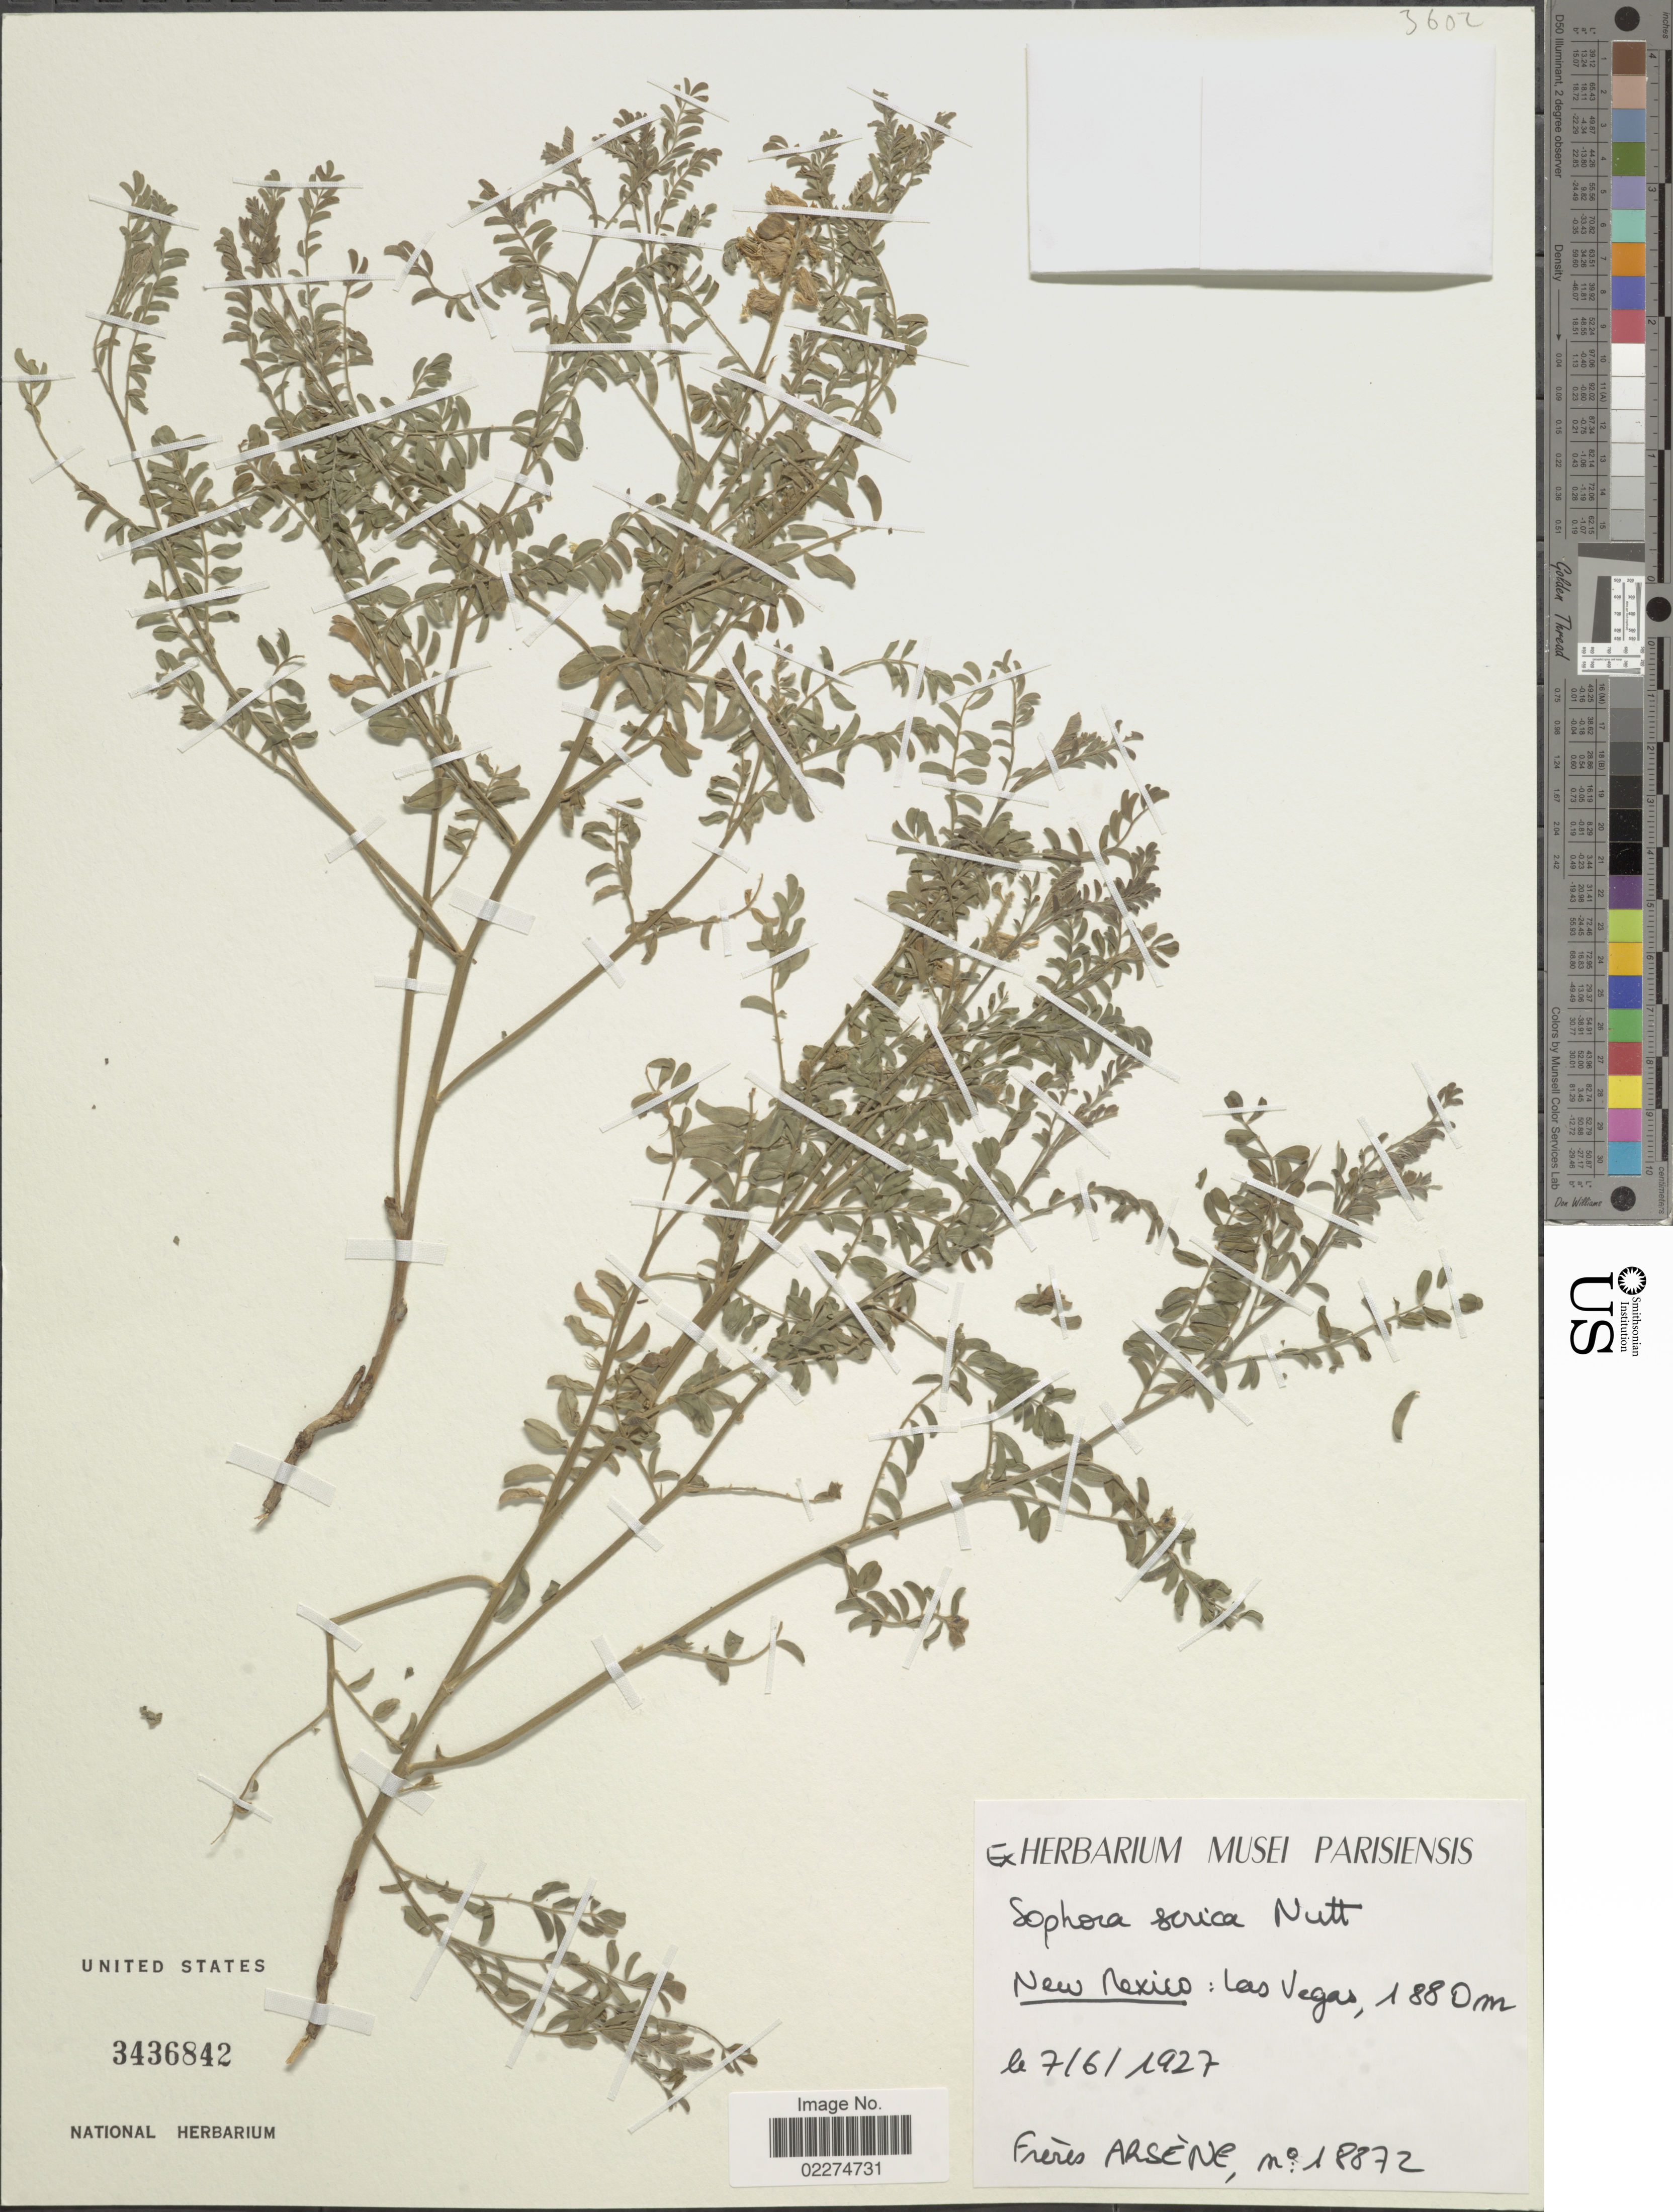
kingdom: Plantae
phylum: Tracheophyta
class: Magnoliopsida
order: Fabales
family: Fabaceae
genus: Sophora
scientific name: Sophora nuttalliana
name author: B.L. Turner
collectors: Bro. G. Arsène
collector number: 18872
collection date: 1927-07-06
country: United States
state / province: New Mexico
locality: New Mexico: Las Vegas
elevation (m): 1880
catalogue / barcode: US 3436842